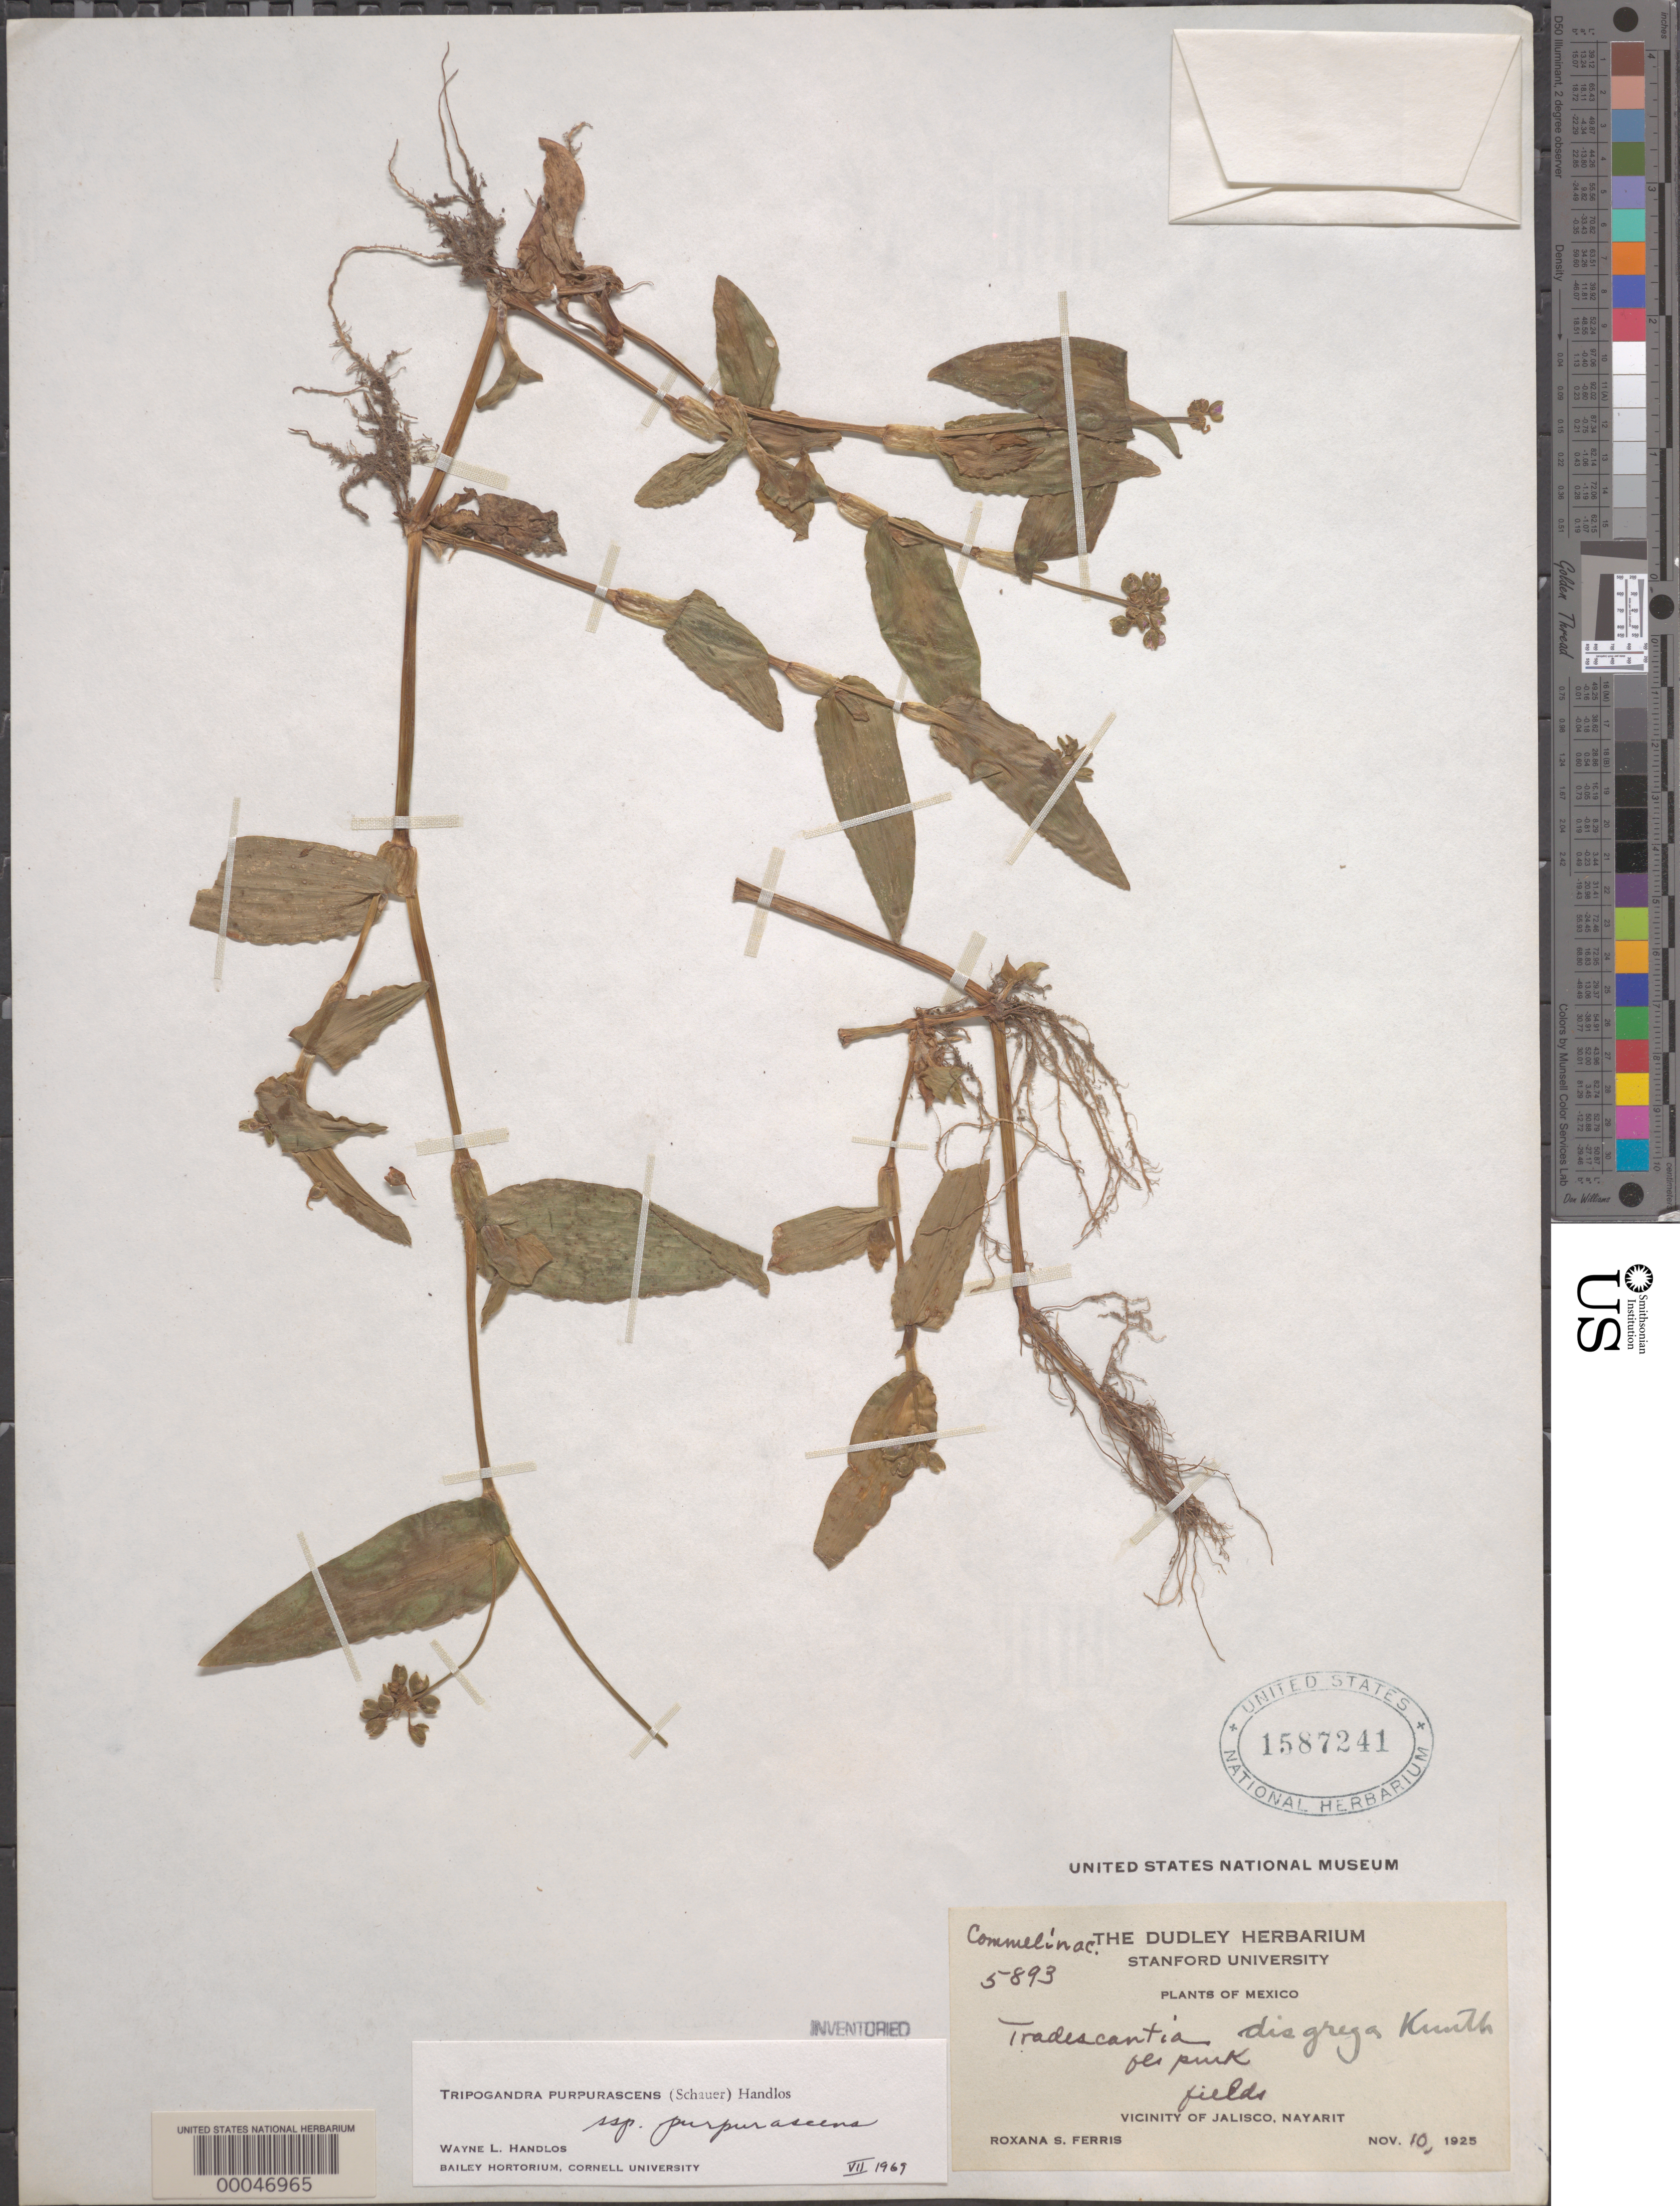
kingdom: Plantae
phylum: Tracheophyta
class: Liliopsida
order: Commelinales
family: Commelinaceae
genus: Tripogandra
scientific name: Tripogandra purpurascens subsp. purpurascens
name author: (S. Schauer) Handlos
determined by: Handlos, W. L.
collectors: R. S. Ferris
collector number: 5893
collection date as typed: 10 Nov 1925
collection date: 1925-11-10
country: Mexico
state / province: Nayarit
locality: Near Jalisco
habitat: Fields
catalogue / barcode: US 1587241